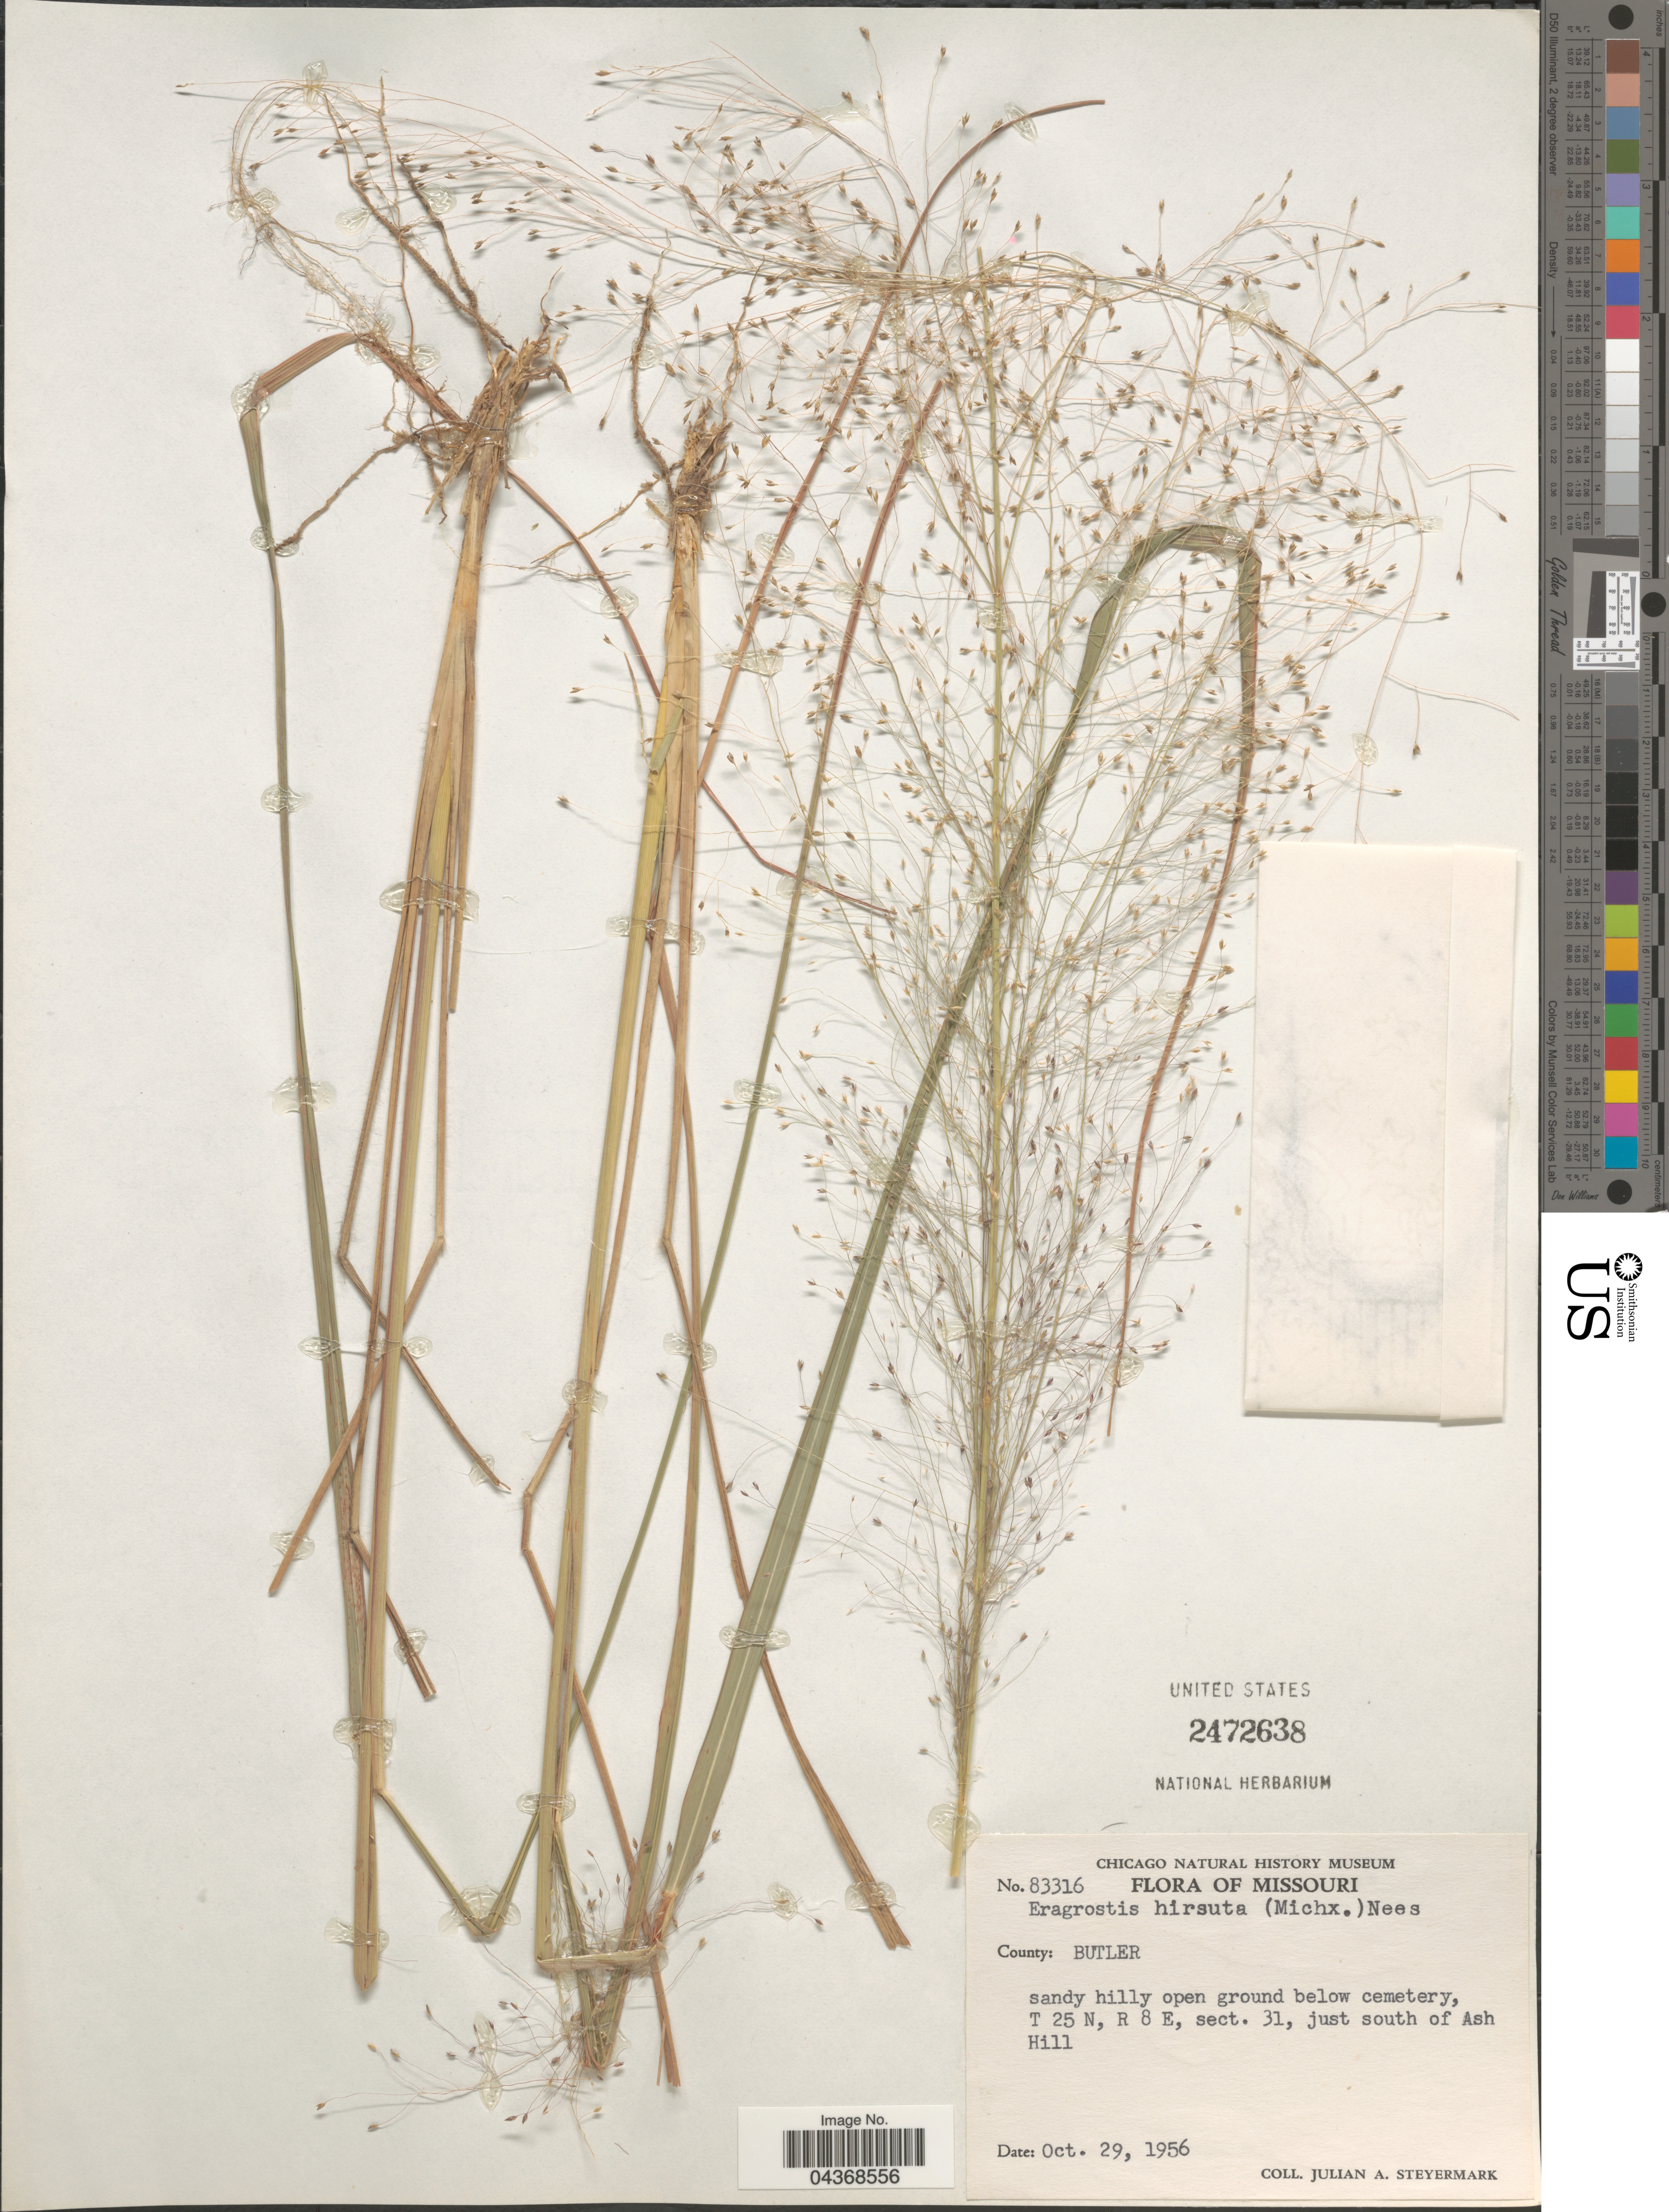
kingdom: Plantae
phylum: Tracheophyta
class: Liliopsida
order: Poales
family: Poaceae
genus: Eragrostis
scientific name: Eragrostis hirsuta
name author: (Michx.) Nees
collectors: J. Steyermark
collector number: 83316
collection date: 1956-10-29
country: United States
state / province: Missouri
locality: County: Butler. Below cemetery, T 25 N, R 8 E, sect. 31, just south of Ash Hill.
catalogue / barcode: US 2472638